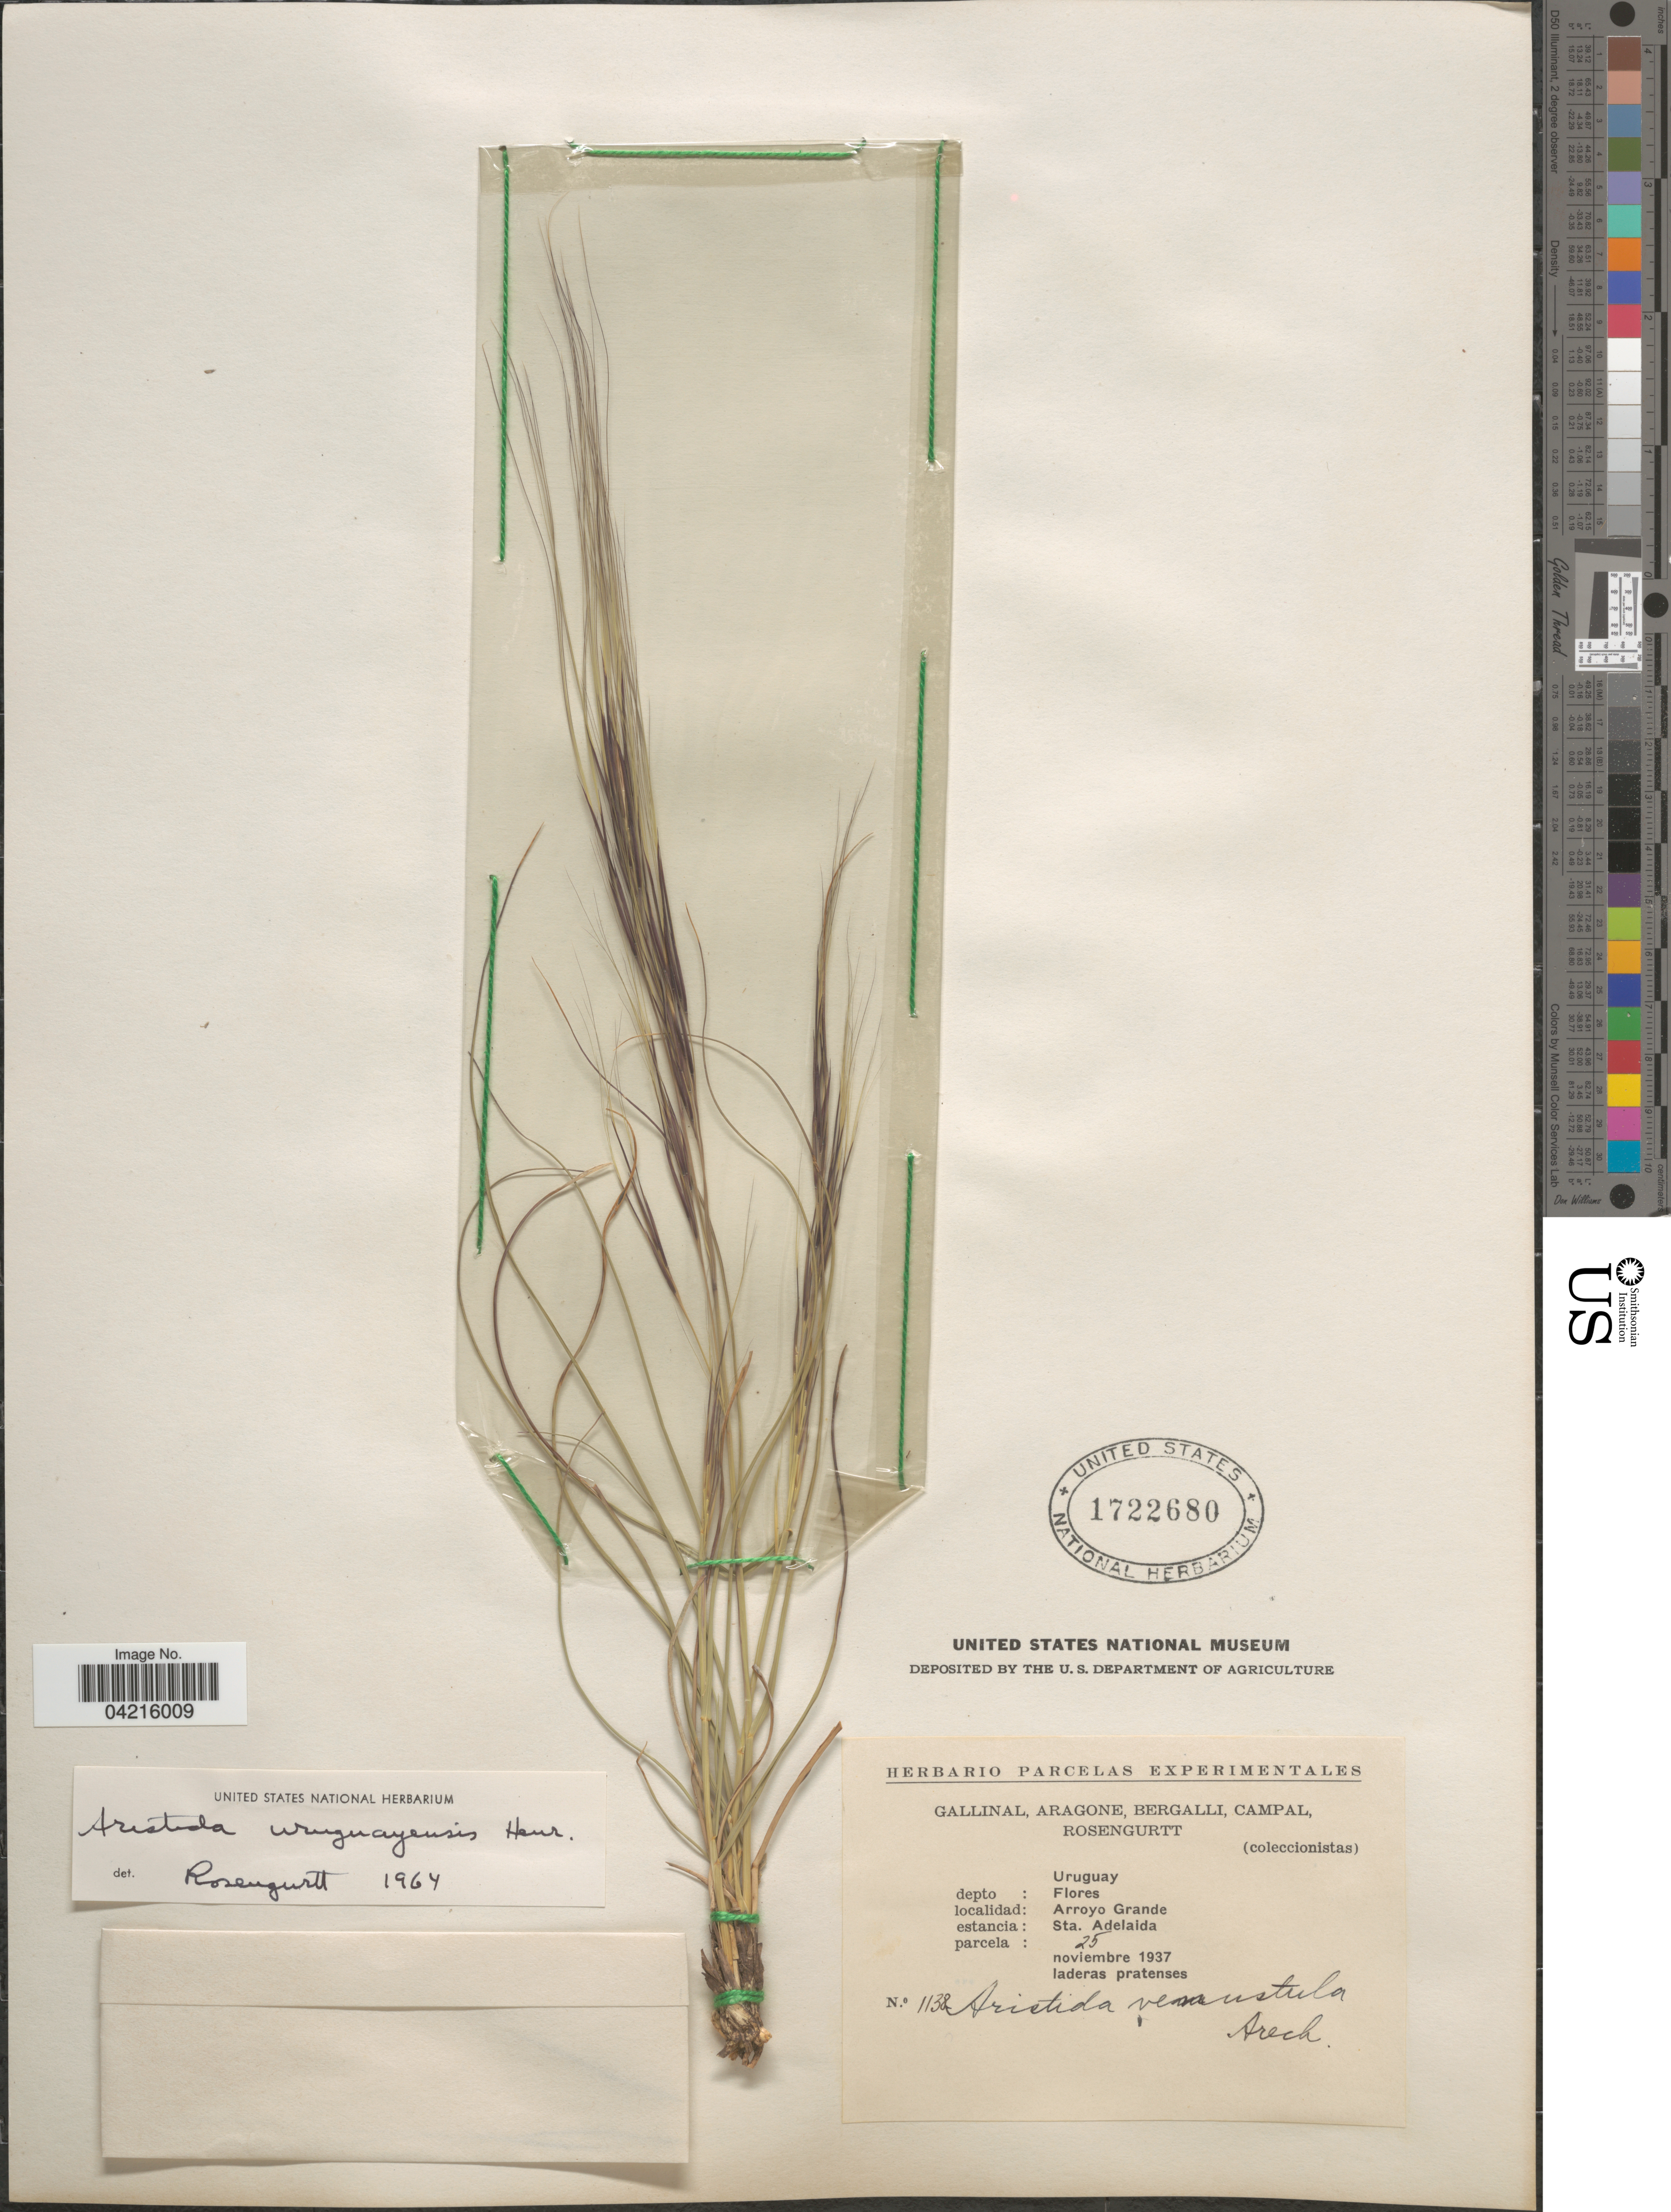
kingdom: Plantae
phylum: Tracheophyta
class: Liliopsida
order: Poales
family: Poaceae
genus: Aristida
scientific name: Aristida uruguayensis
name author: Henr.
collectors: -. Gallinal, -- Aragone, -- Bergalli, -- Campal & Rosengurtt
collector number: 1138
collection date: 1937-11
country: Uruguay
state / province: Flores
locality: Depto: Flores. Arroyo Grande. Estancia: Sta. Adelaida. Parcela: 25.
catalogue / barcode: US 1722680